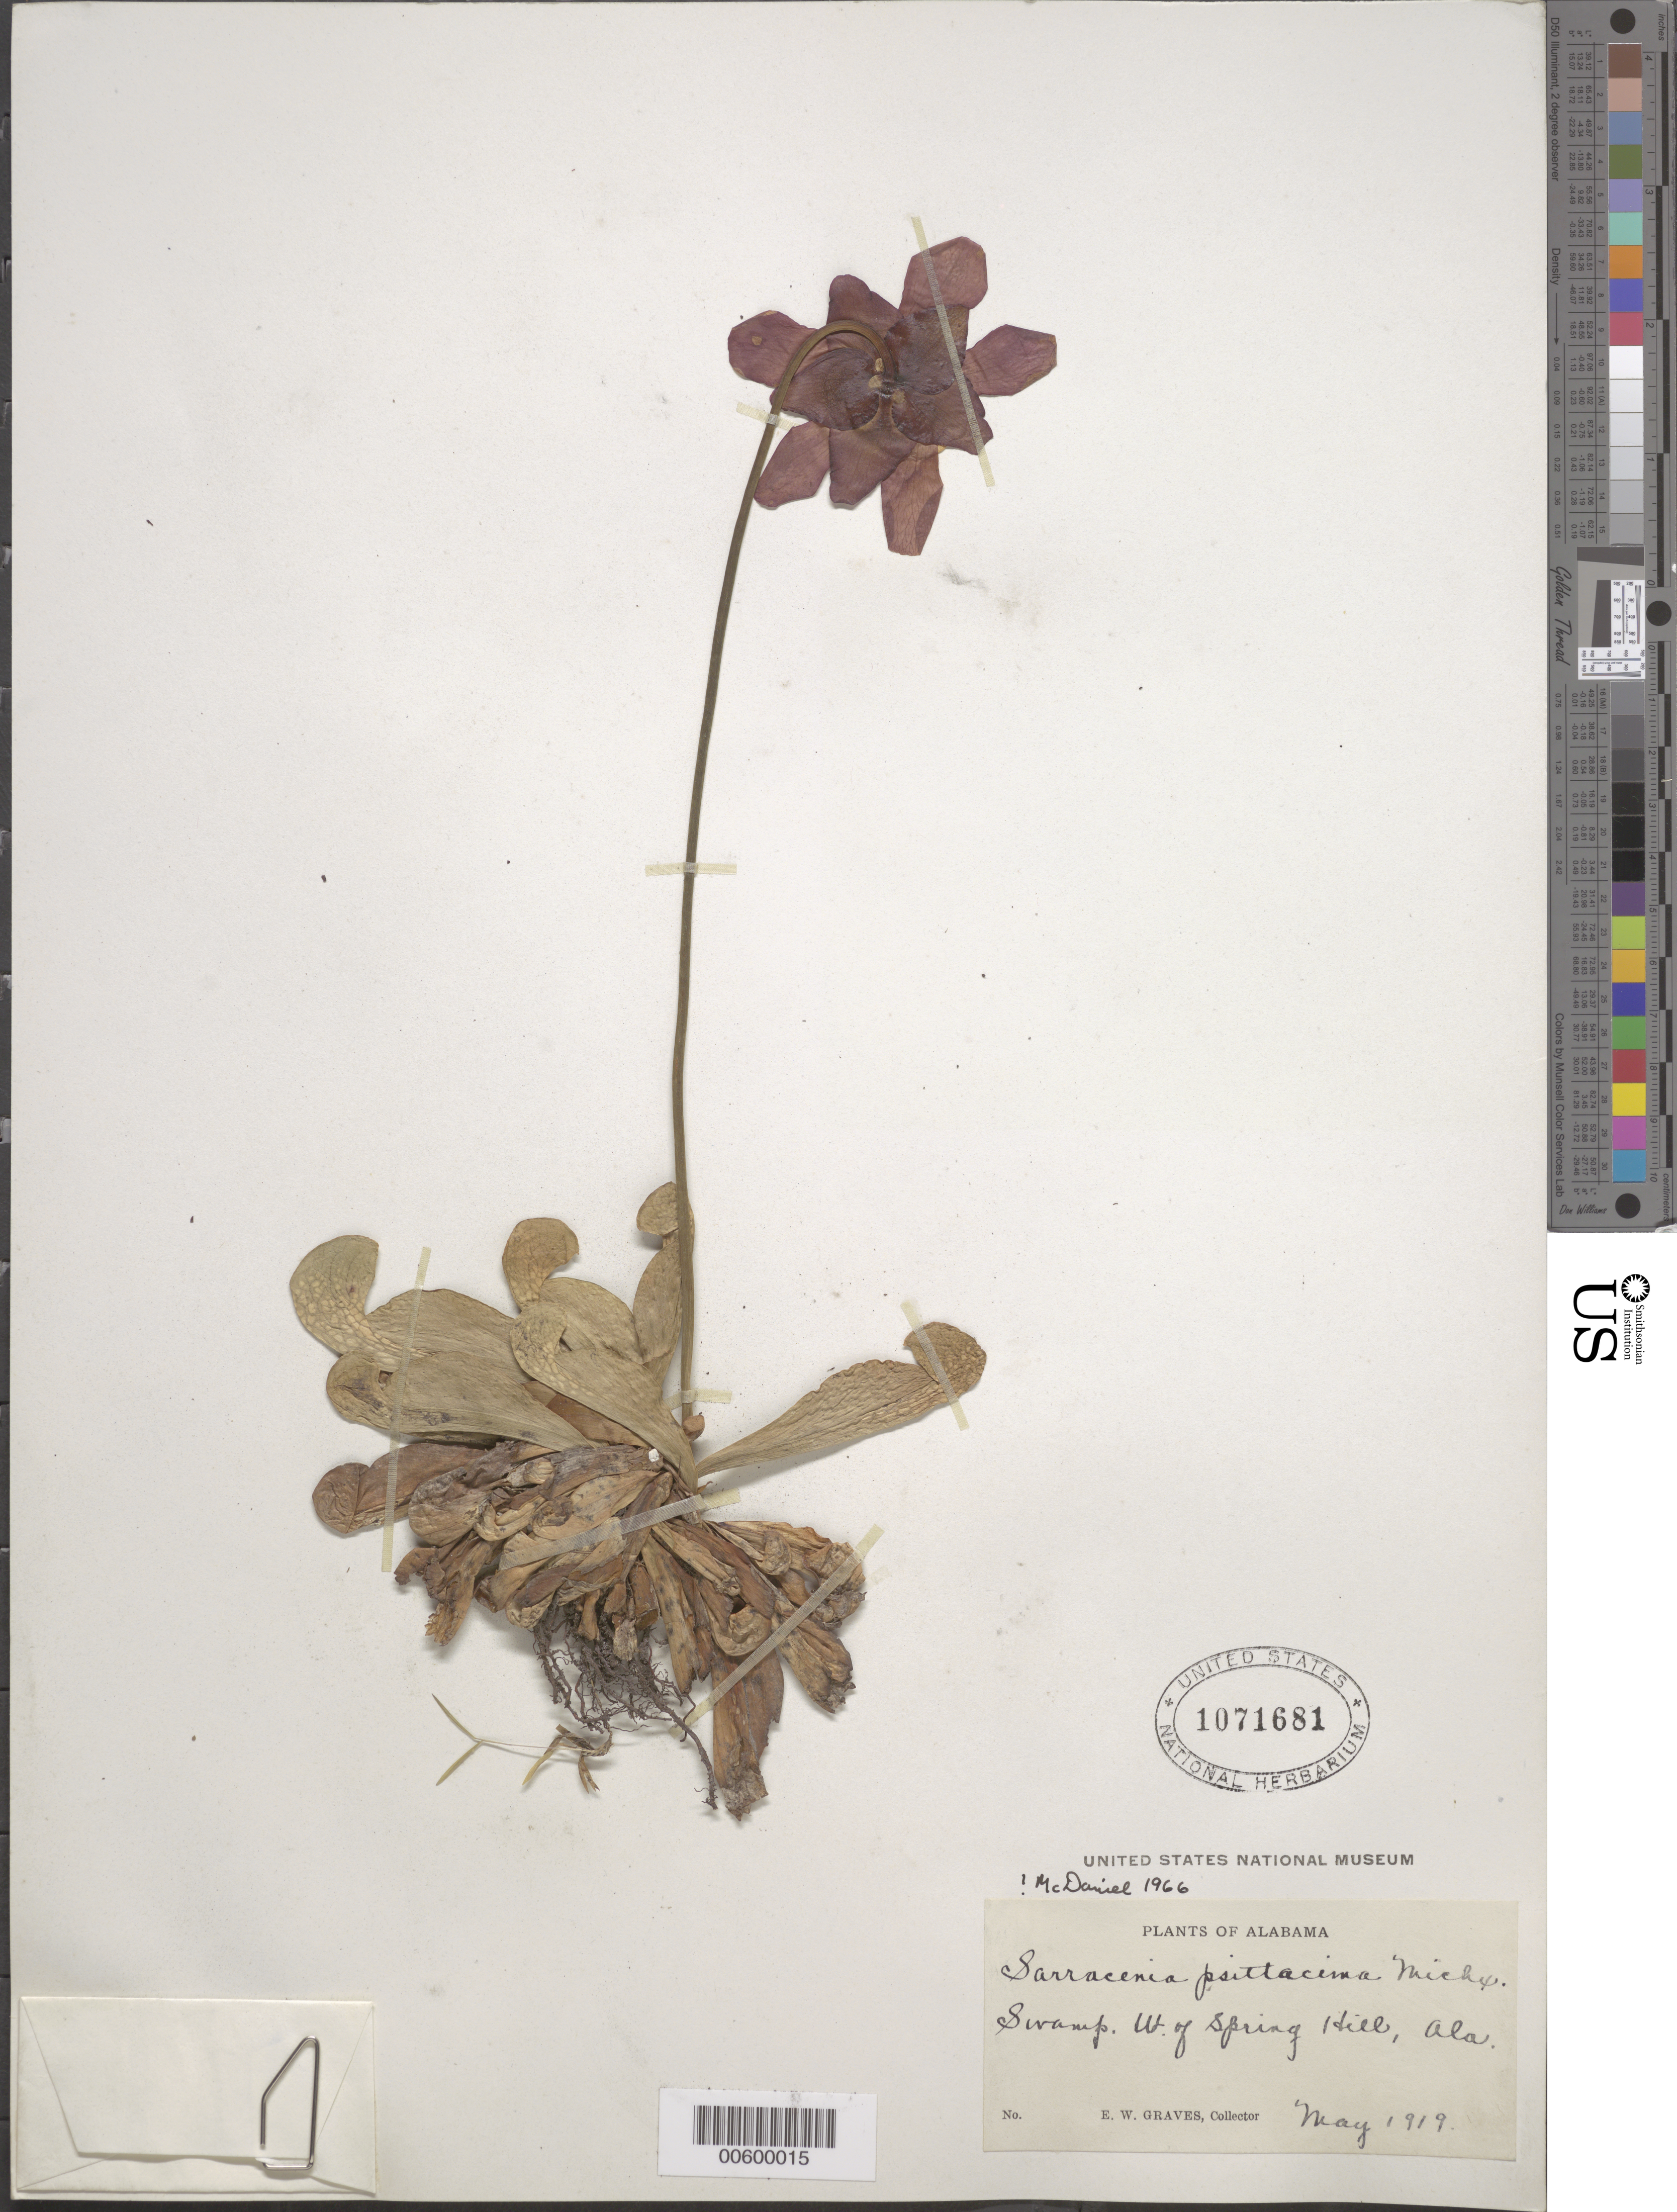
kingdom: Plantae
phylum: Tracheophyta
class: Magnoliopsida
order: Ericales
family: Sarraceniaceae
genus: Sarracenia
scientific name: Sarracenia psittacina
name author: Michx.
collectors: E. Graves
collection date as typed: May 1919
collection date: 1919-05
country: United States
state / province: Alabama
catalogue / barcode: US 1071681